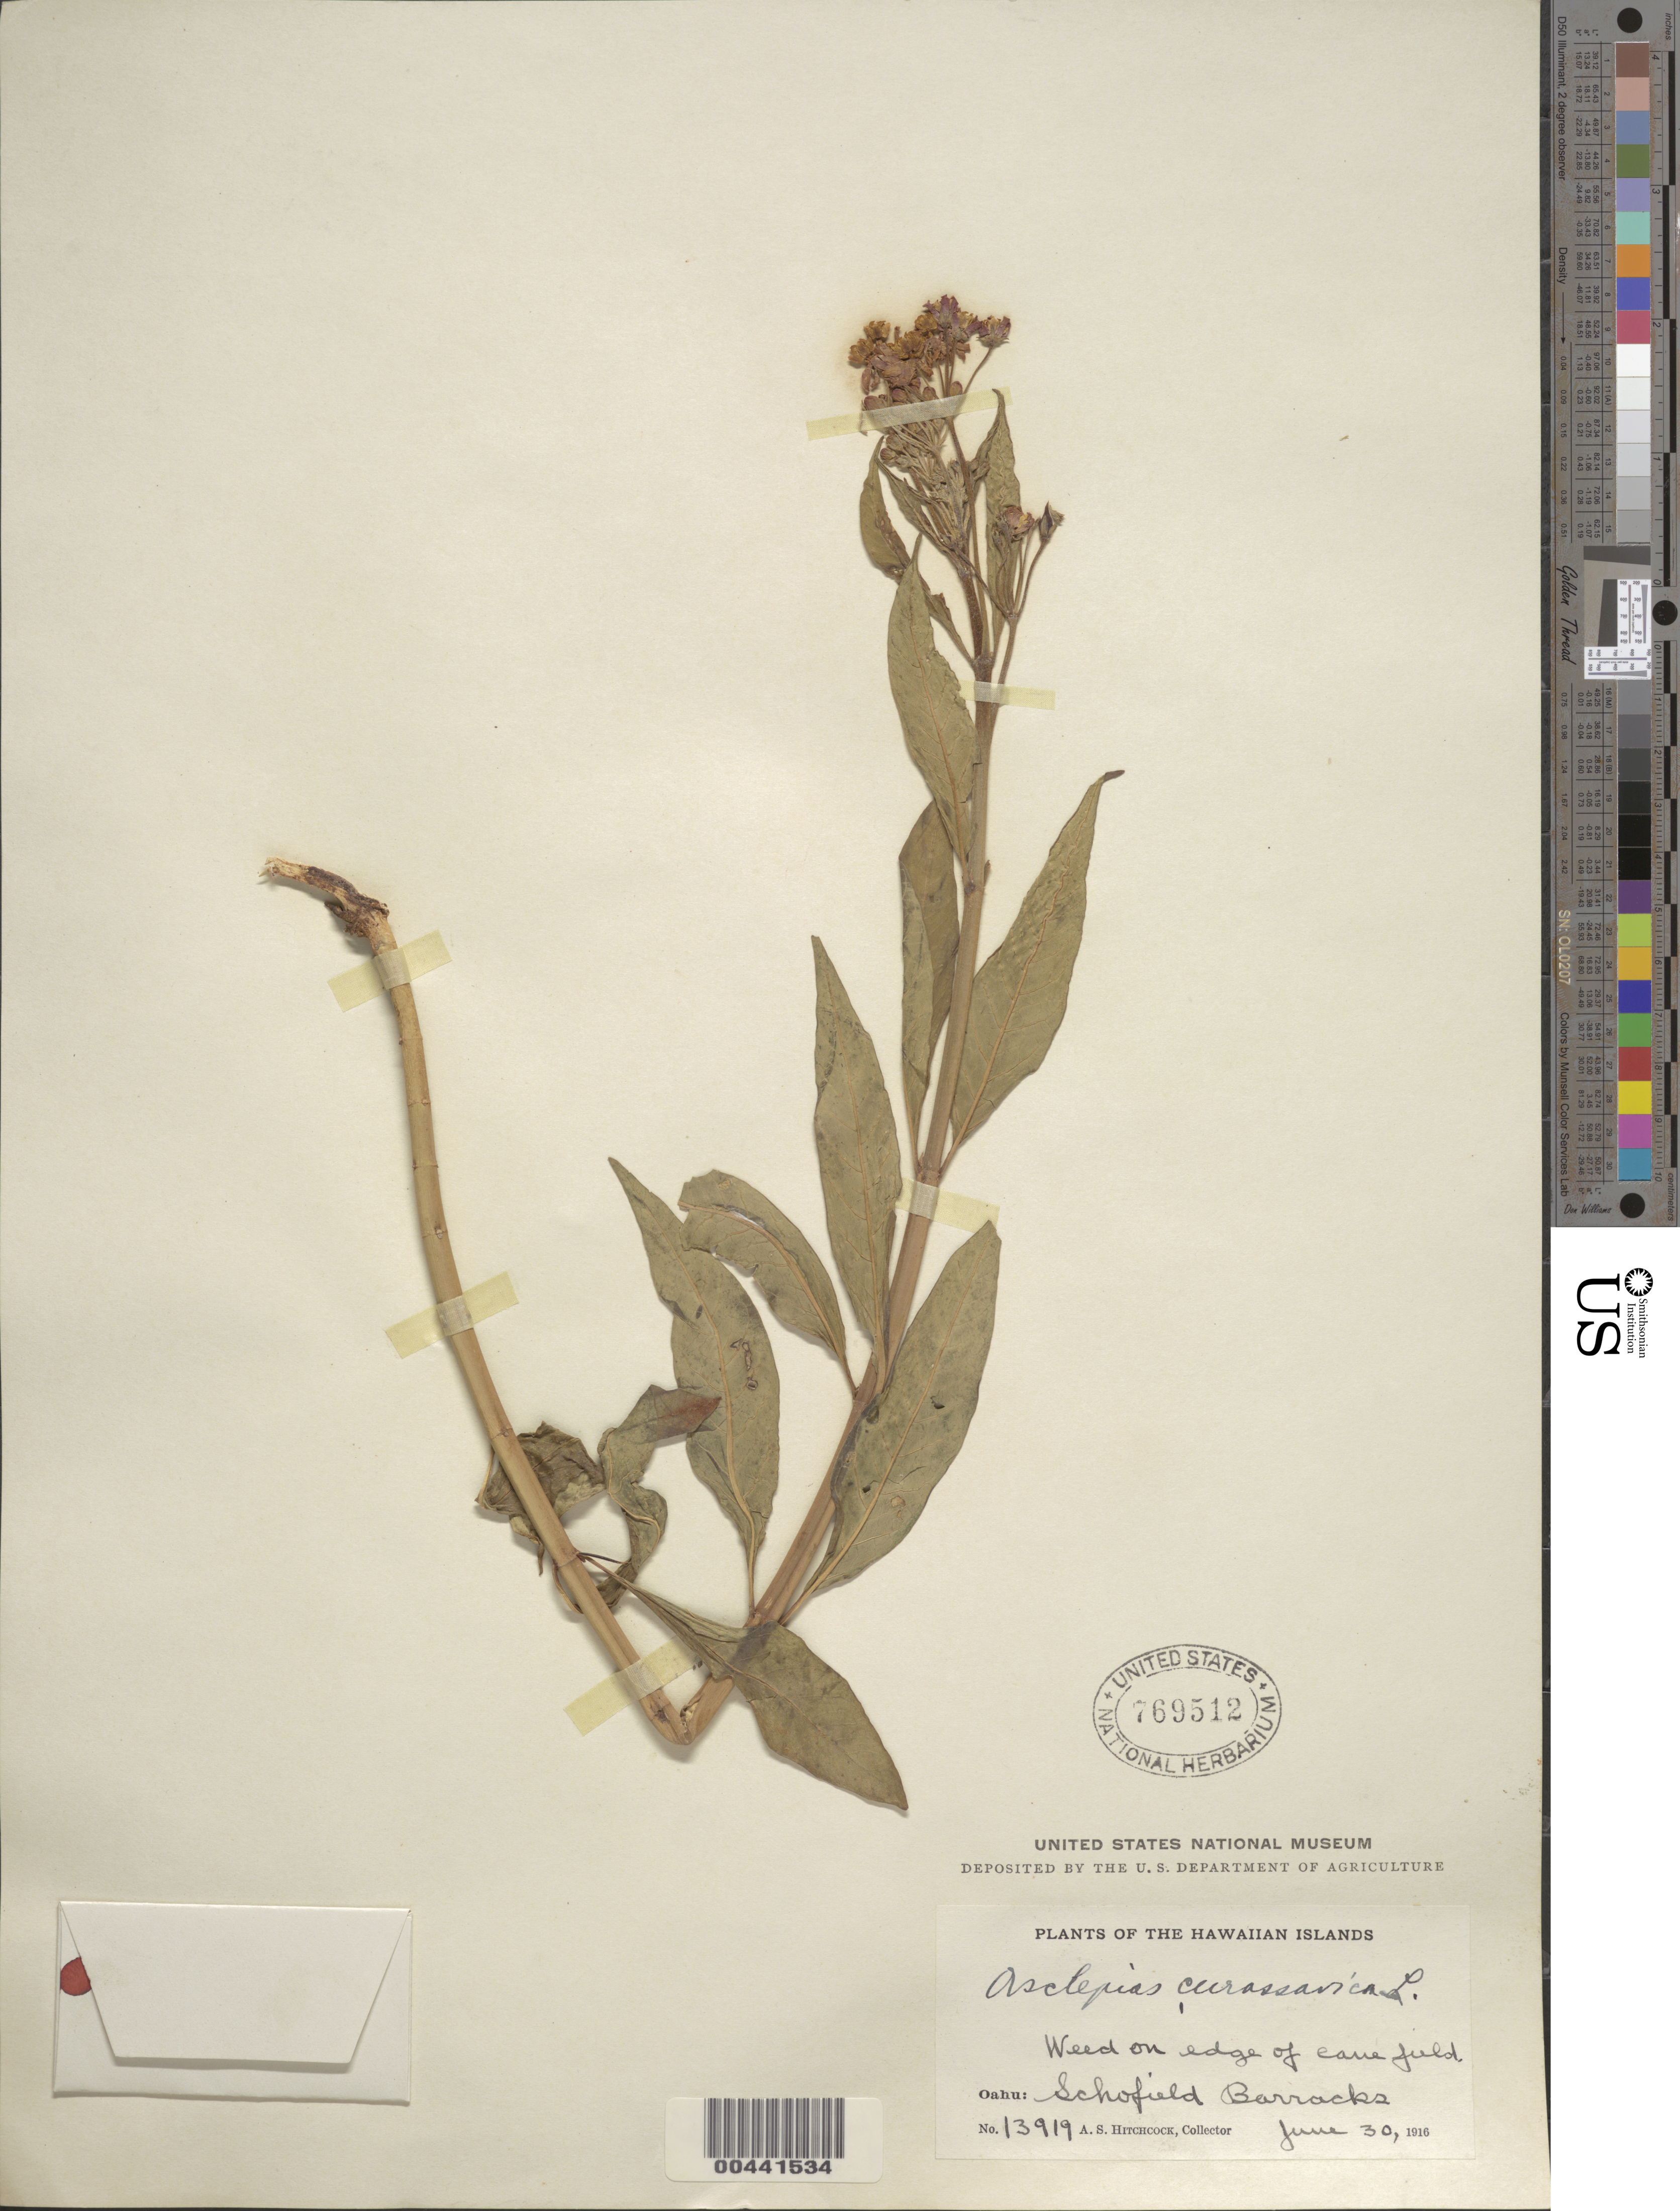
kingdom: Plantae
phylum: Tracheophyta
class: Magnoliopsida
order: Gentianales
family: Apocynaceae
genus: Asclepias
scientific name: Asclepias curassavica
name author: L.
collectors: A. S. Hitchcock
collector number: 13919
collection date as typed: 30 Jun 1916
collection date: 1916-06-30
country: United States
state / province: Hawaii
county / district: Honolulu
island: Oahu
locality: Schofield Barracks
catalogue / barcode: US 769512